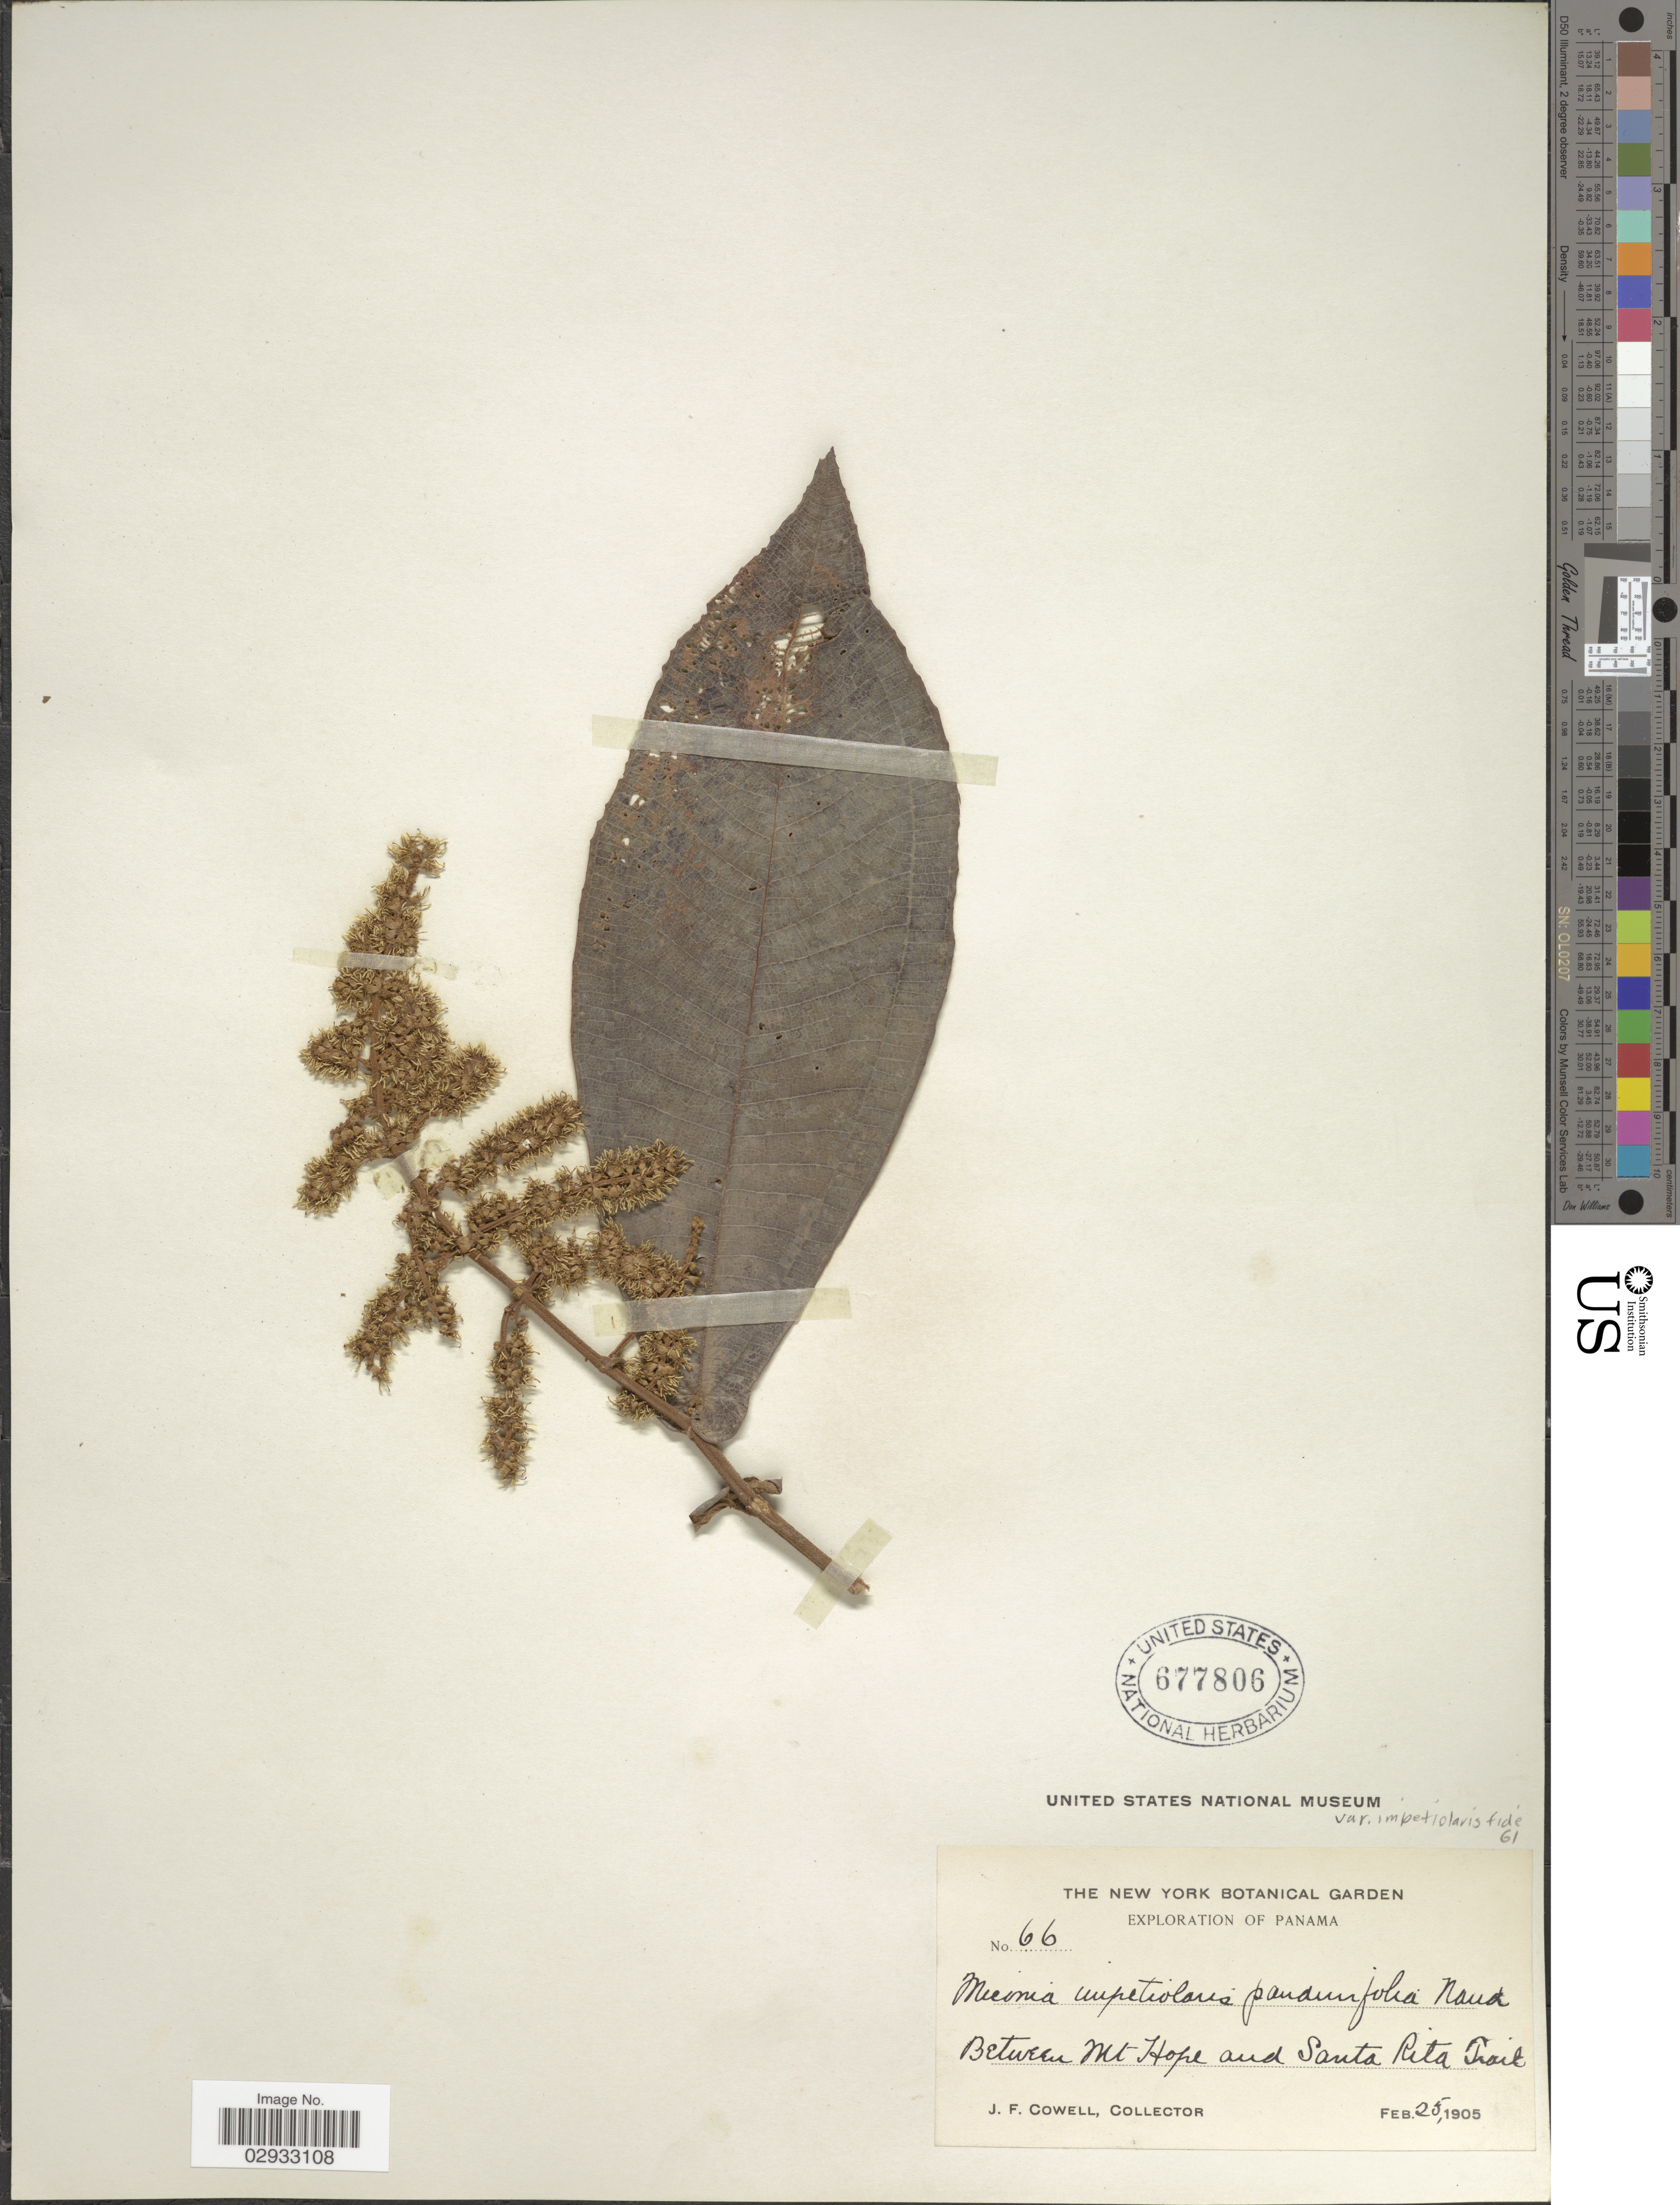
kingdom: Plantae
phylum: Tracheophyta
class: Magnoliopsida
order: Myrtales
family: Melastomataceae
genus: Miconia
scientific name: Miconia impetiolaris var. pandurifolia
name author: Naudin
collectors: J. F. Cowell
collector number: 66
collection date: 1905-02-25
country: Panama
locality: Between Mt. Hope and Santa Rita Trail.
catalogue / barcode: US 677806